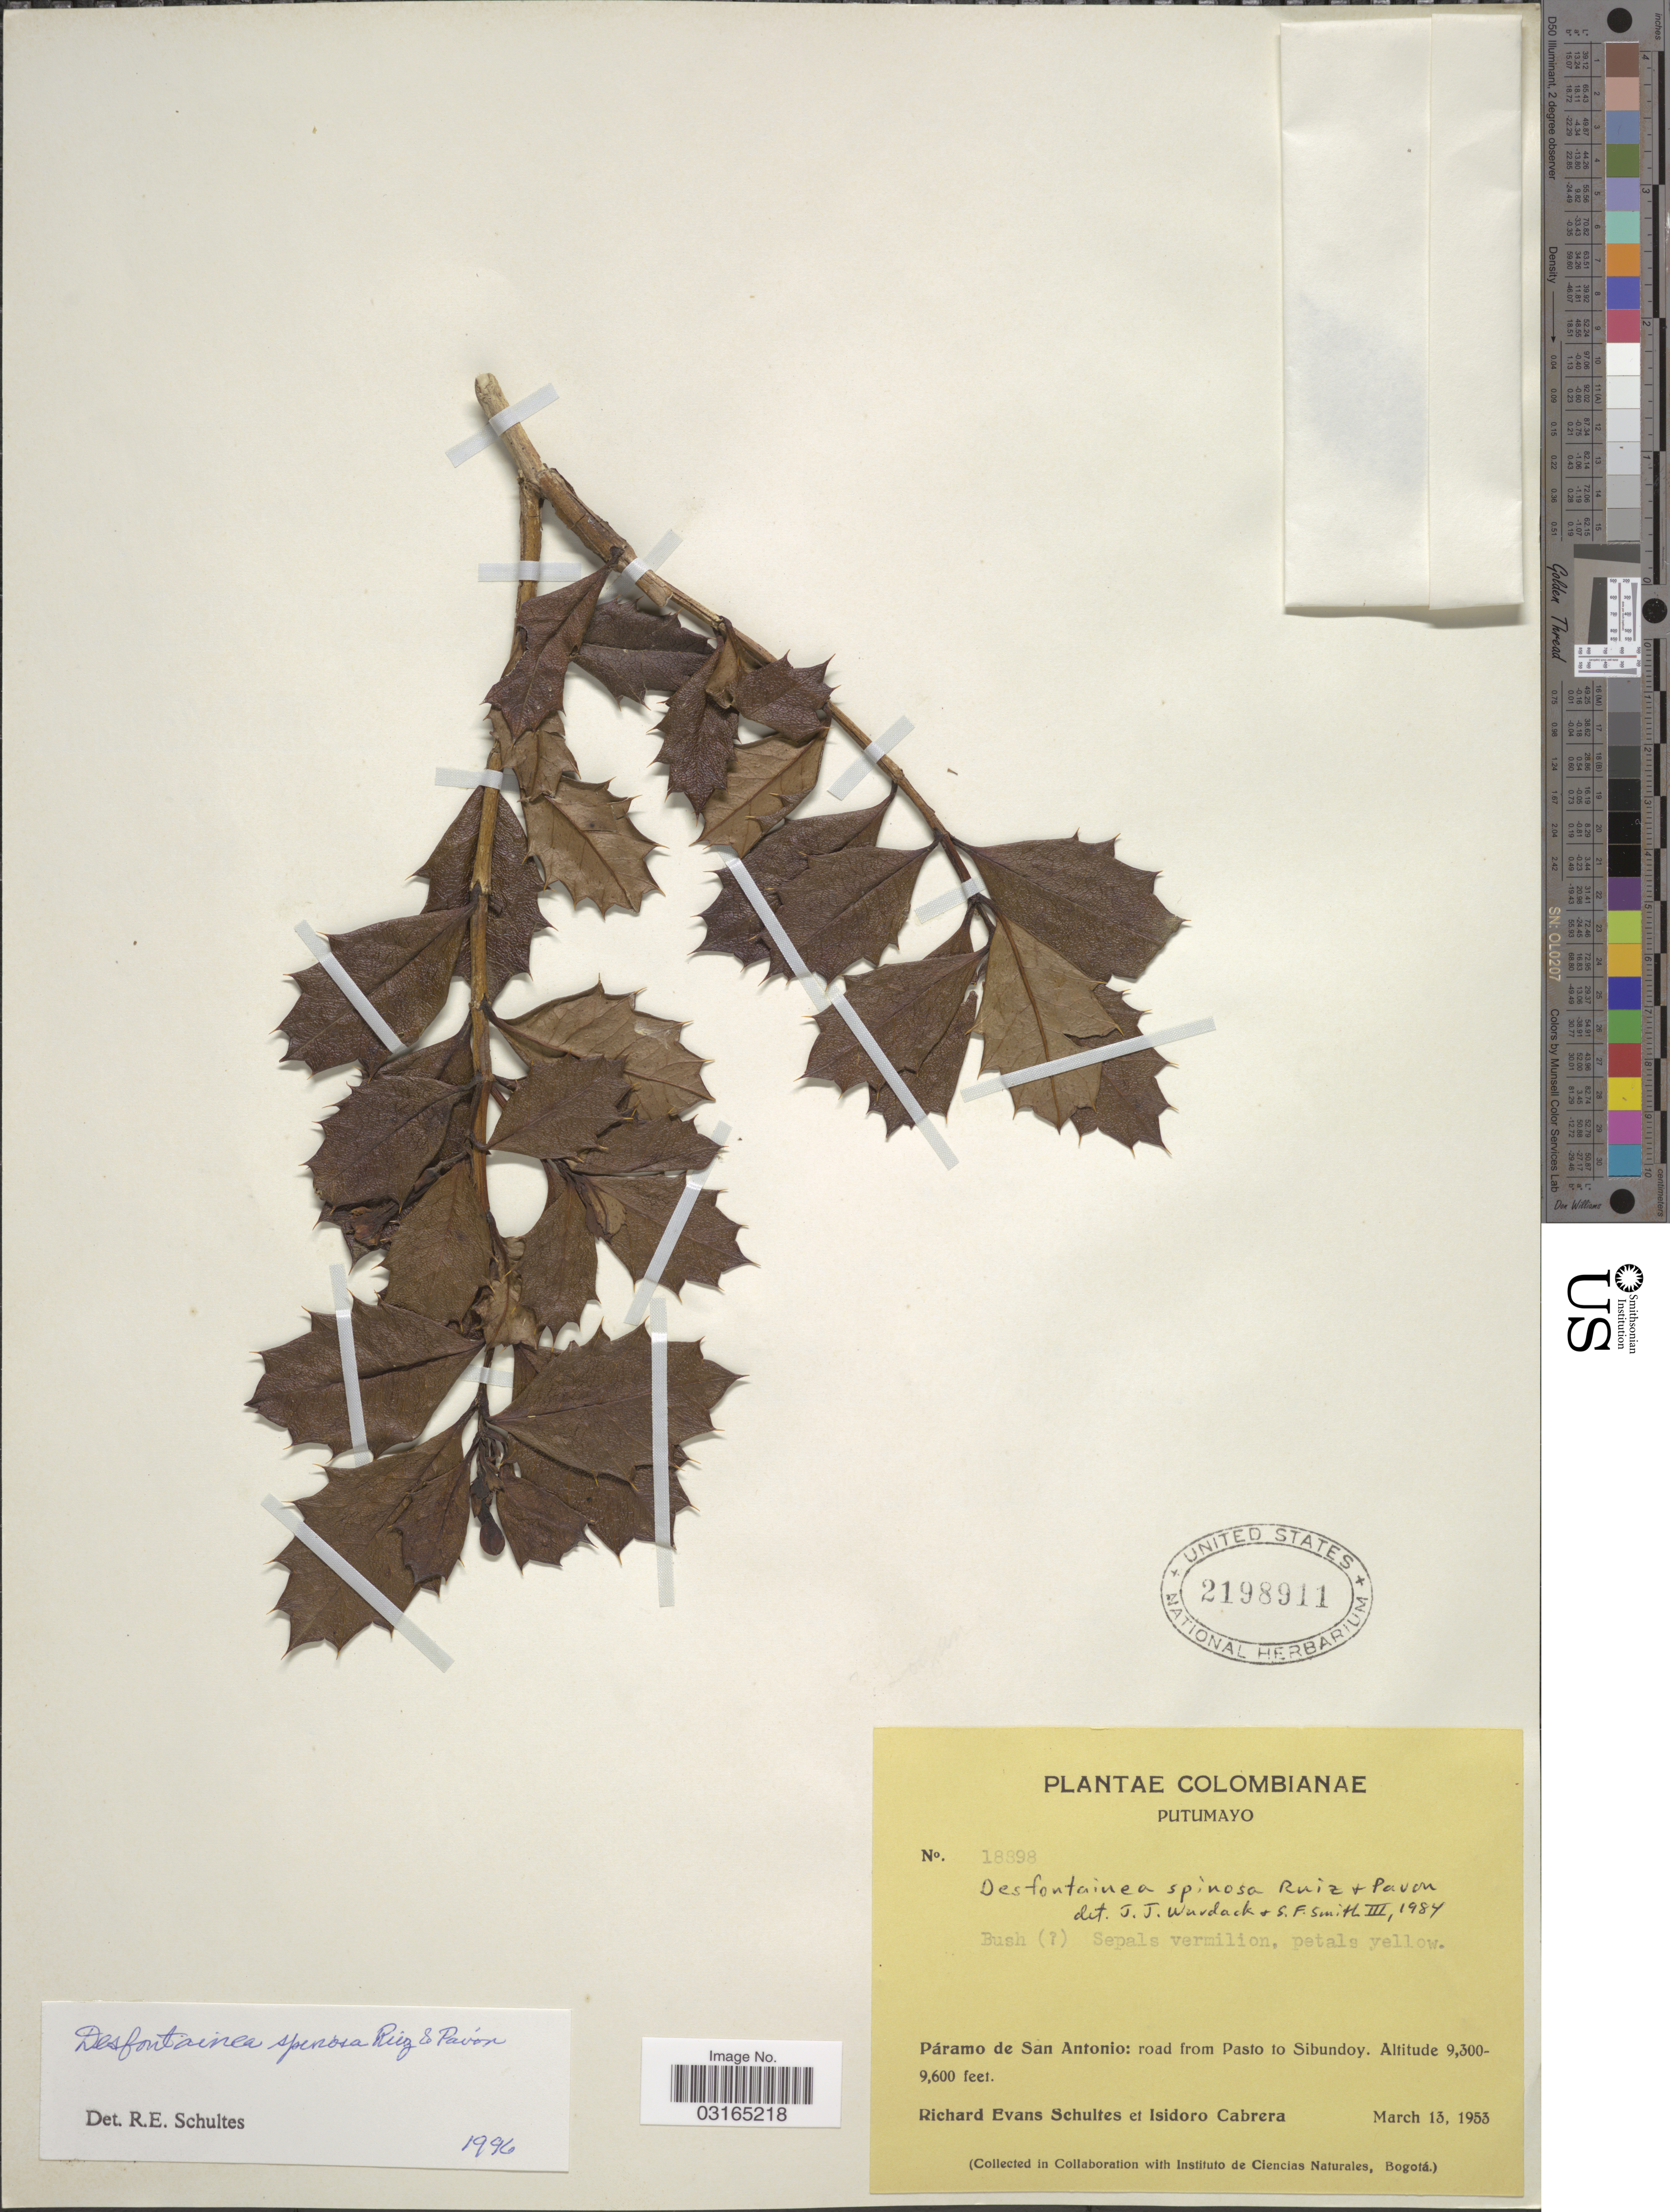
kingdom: Plantae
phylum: Tracheophyta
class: Magnoliopsida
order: Bruniales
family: Columelliaceae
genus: Desfontainia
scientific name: Desfontainia spinosa var. spinosa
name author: Ruiz & Pav.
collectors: R. E. Schultes & I. Cabrera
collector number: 18898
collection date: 1953-03-13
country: Colombia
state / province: Putumayo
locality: Páramo de San Antonio: road from Pasto to Sibundoy.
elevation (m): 2835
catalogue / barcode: US 2198911